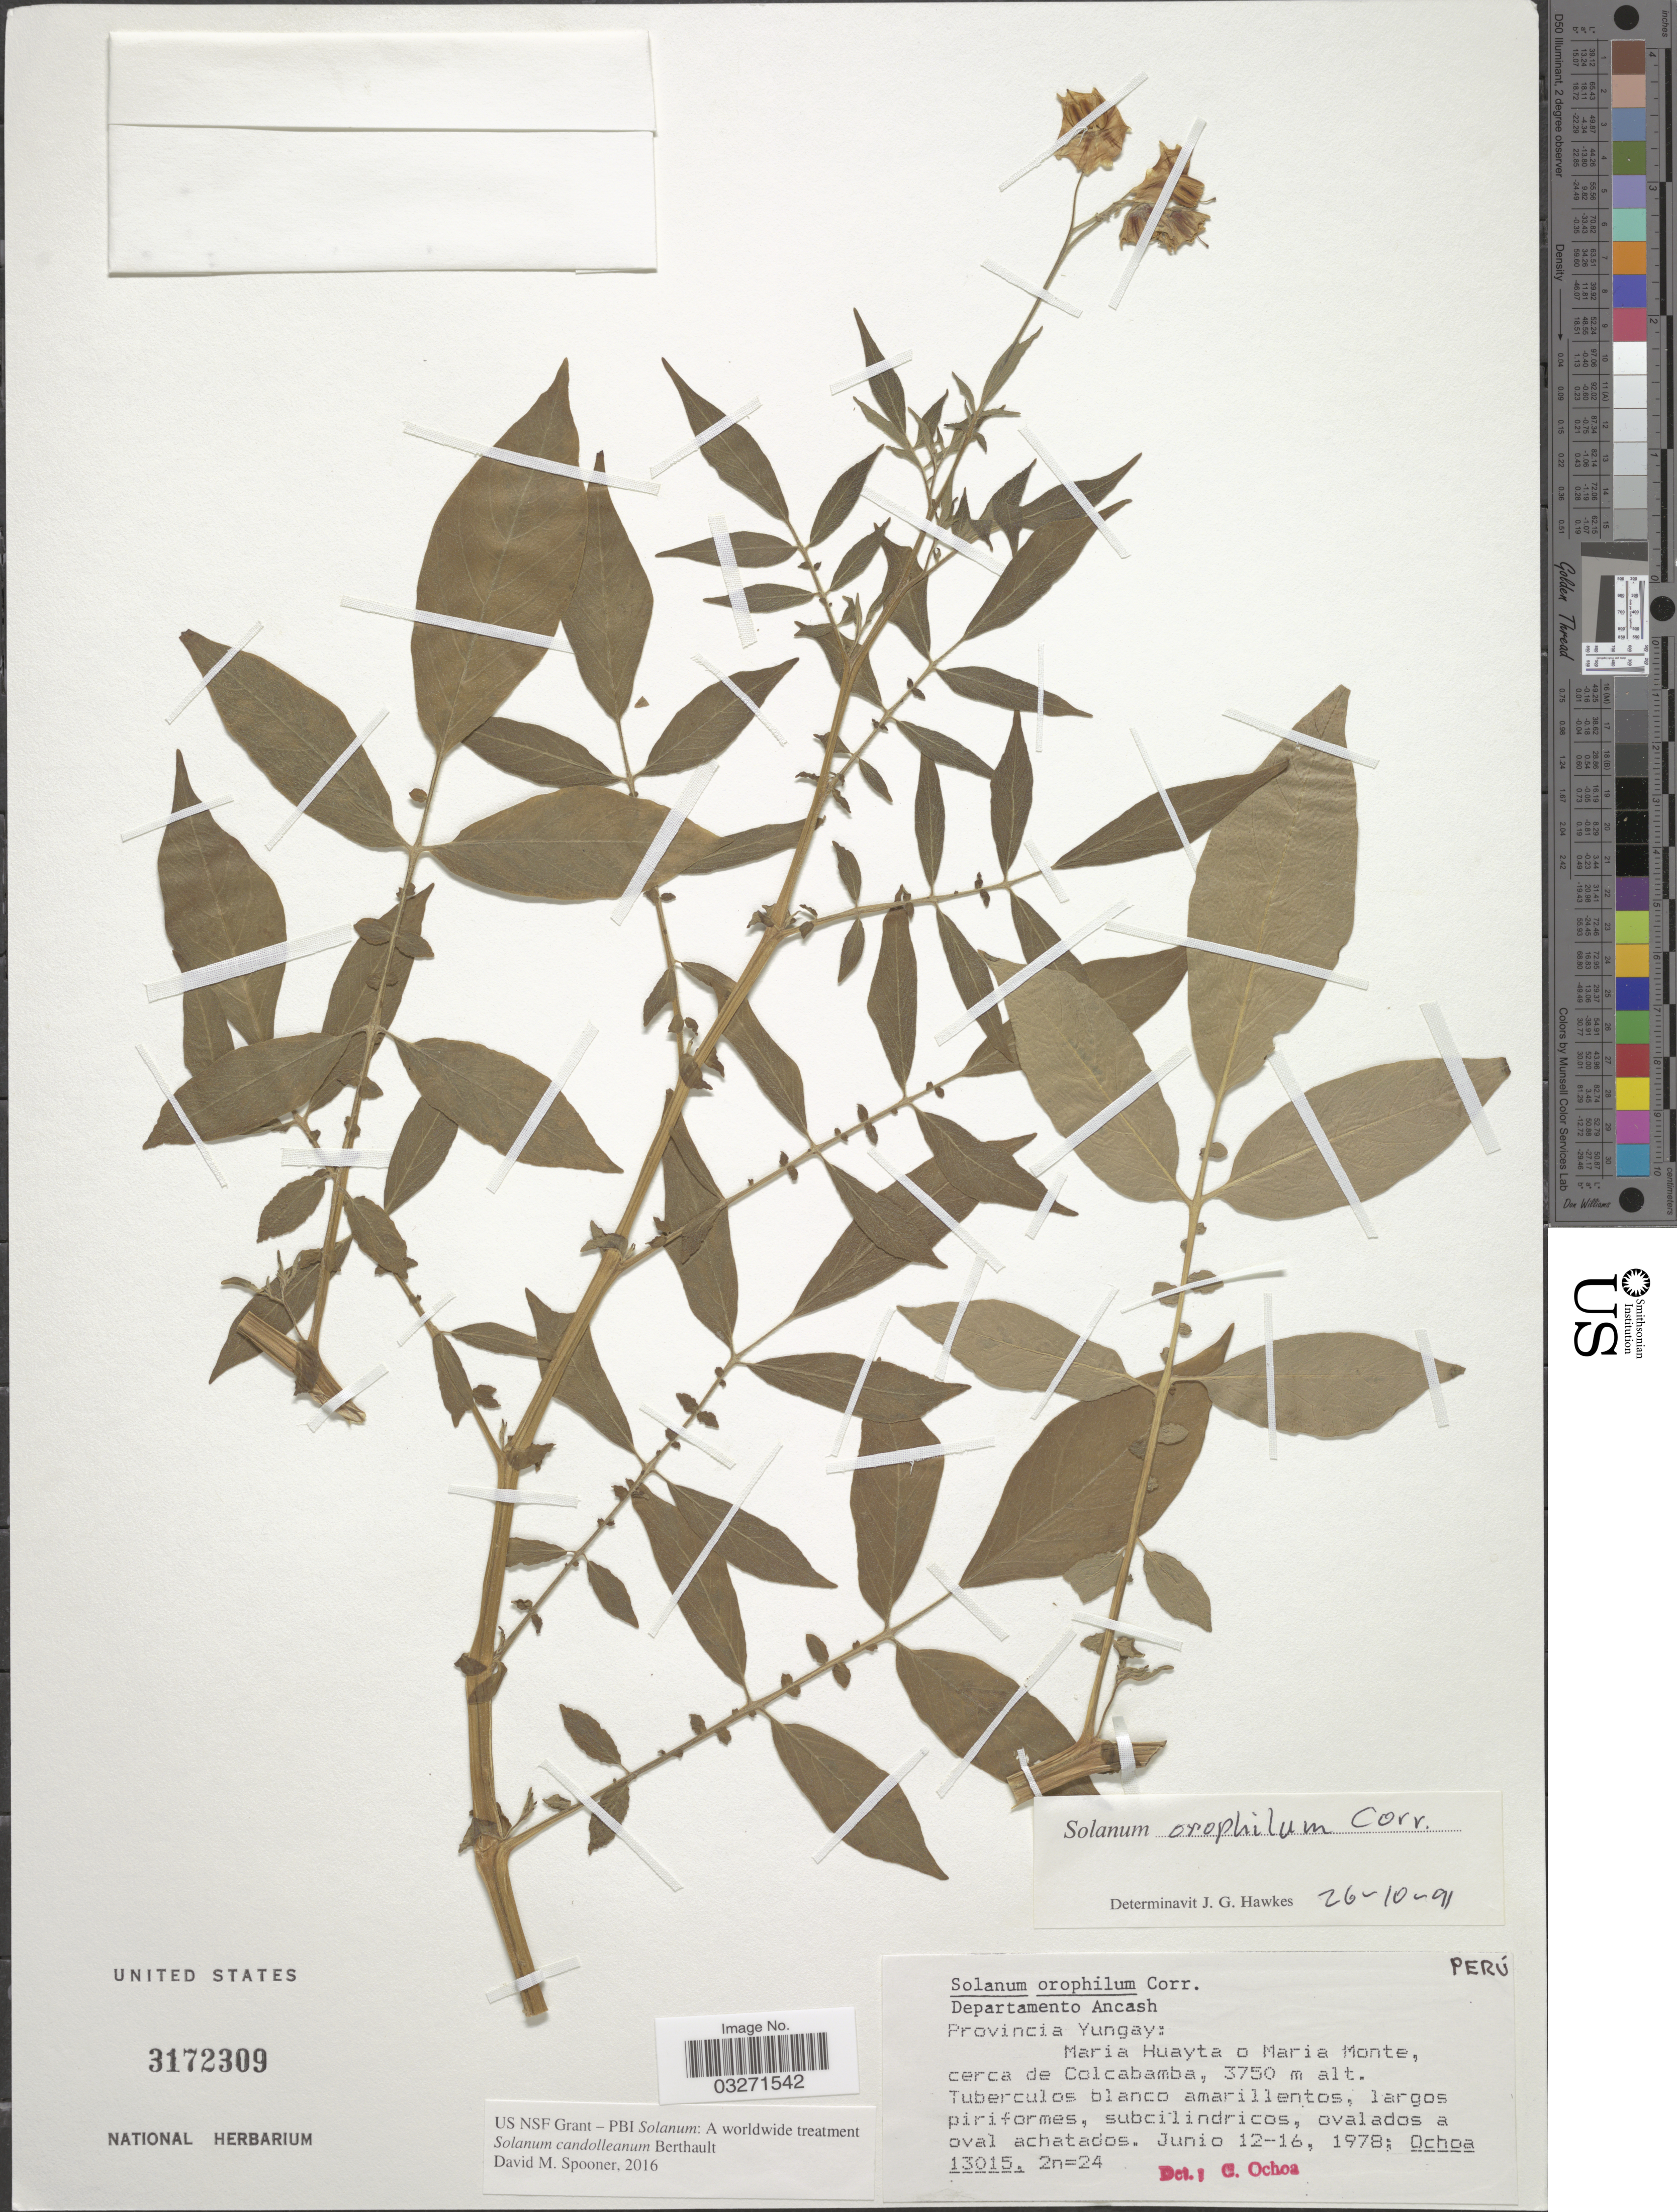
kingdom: Plantae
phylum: Tracheophyta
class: Magnoliopsida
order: Solanales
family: Solanaceae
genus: Solanum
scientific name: Solanum candolleanum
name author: Berthault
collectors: -. Ochoa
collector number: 13015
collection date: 1978-06-12/1978-06-16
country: Peru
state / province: Ancash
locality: Departamento Ancash. Provincia Yungay: Maria Huayta o Maria Monte, cerca de Colcabamba.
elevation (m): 3750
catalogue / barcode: US 3172309